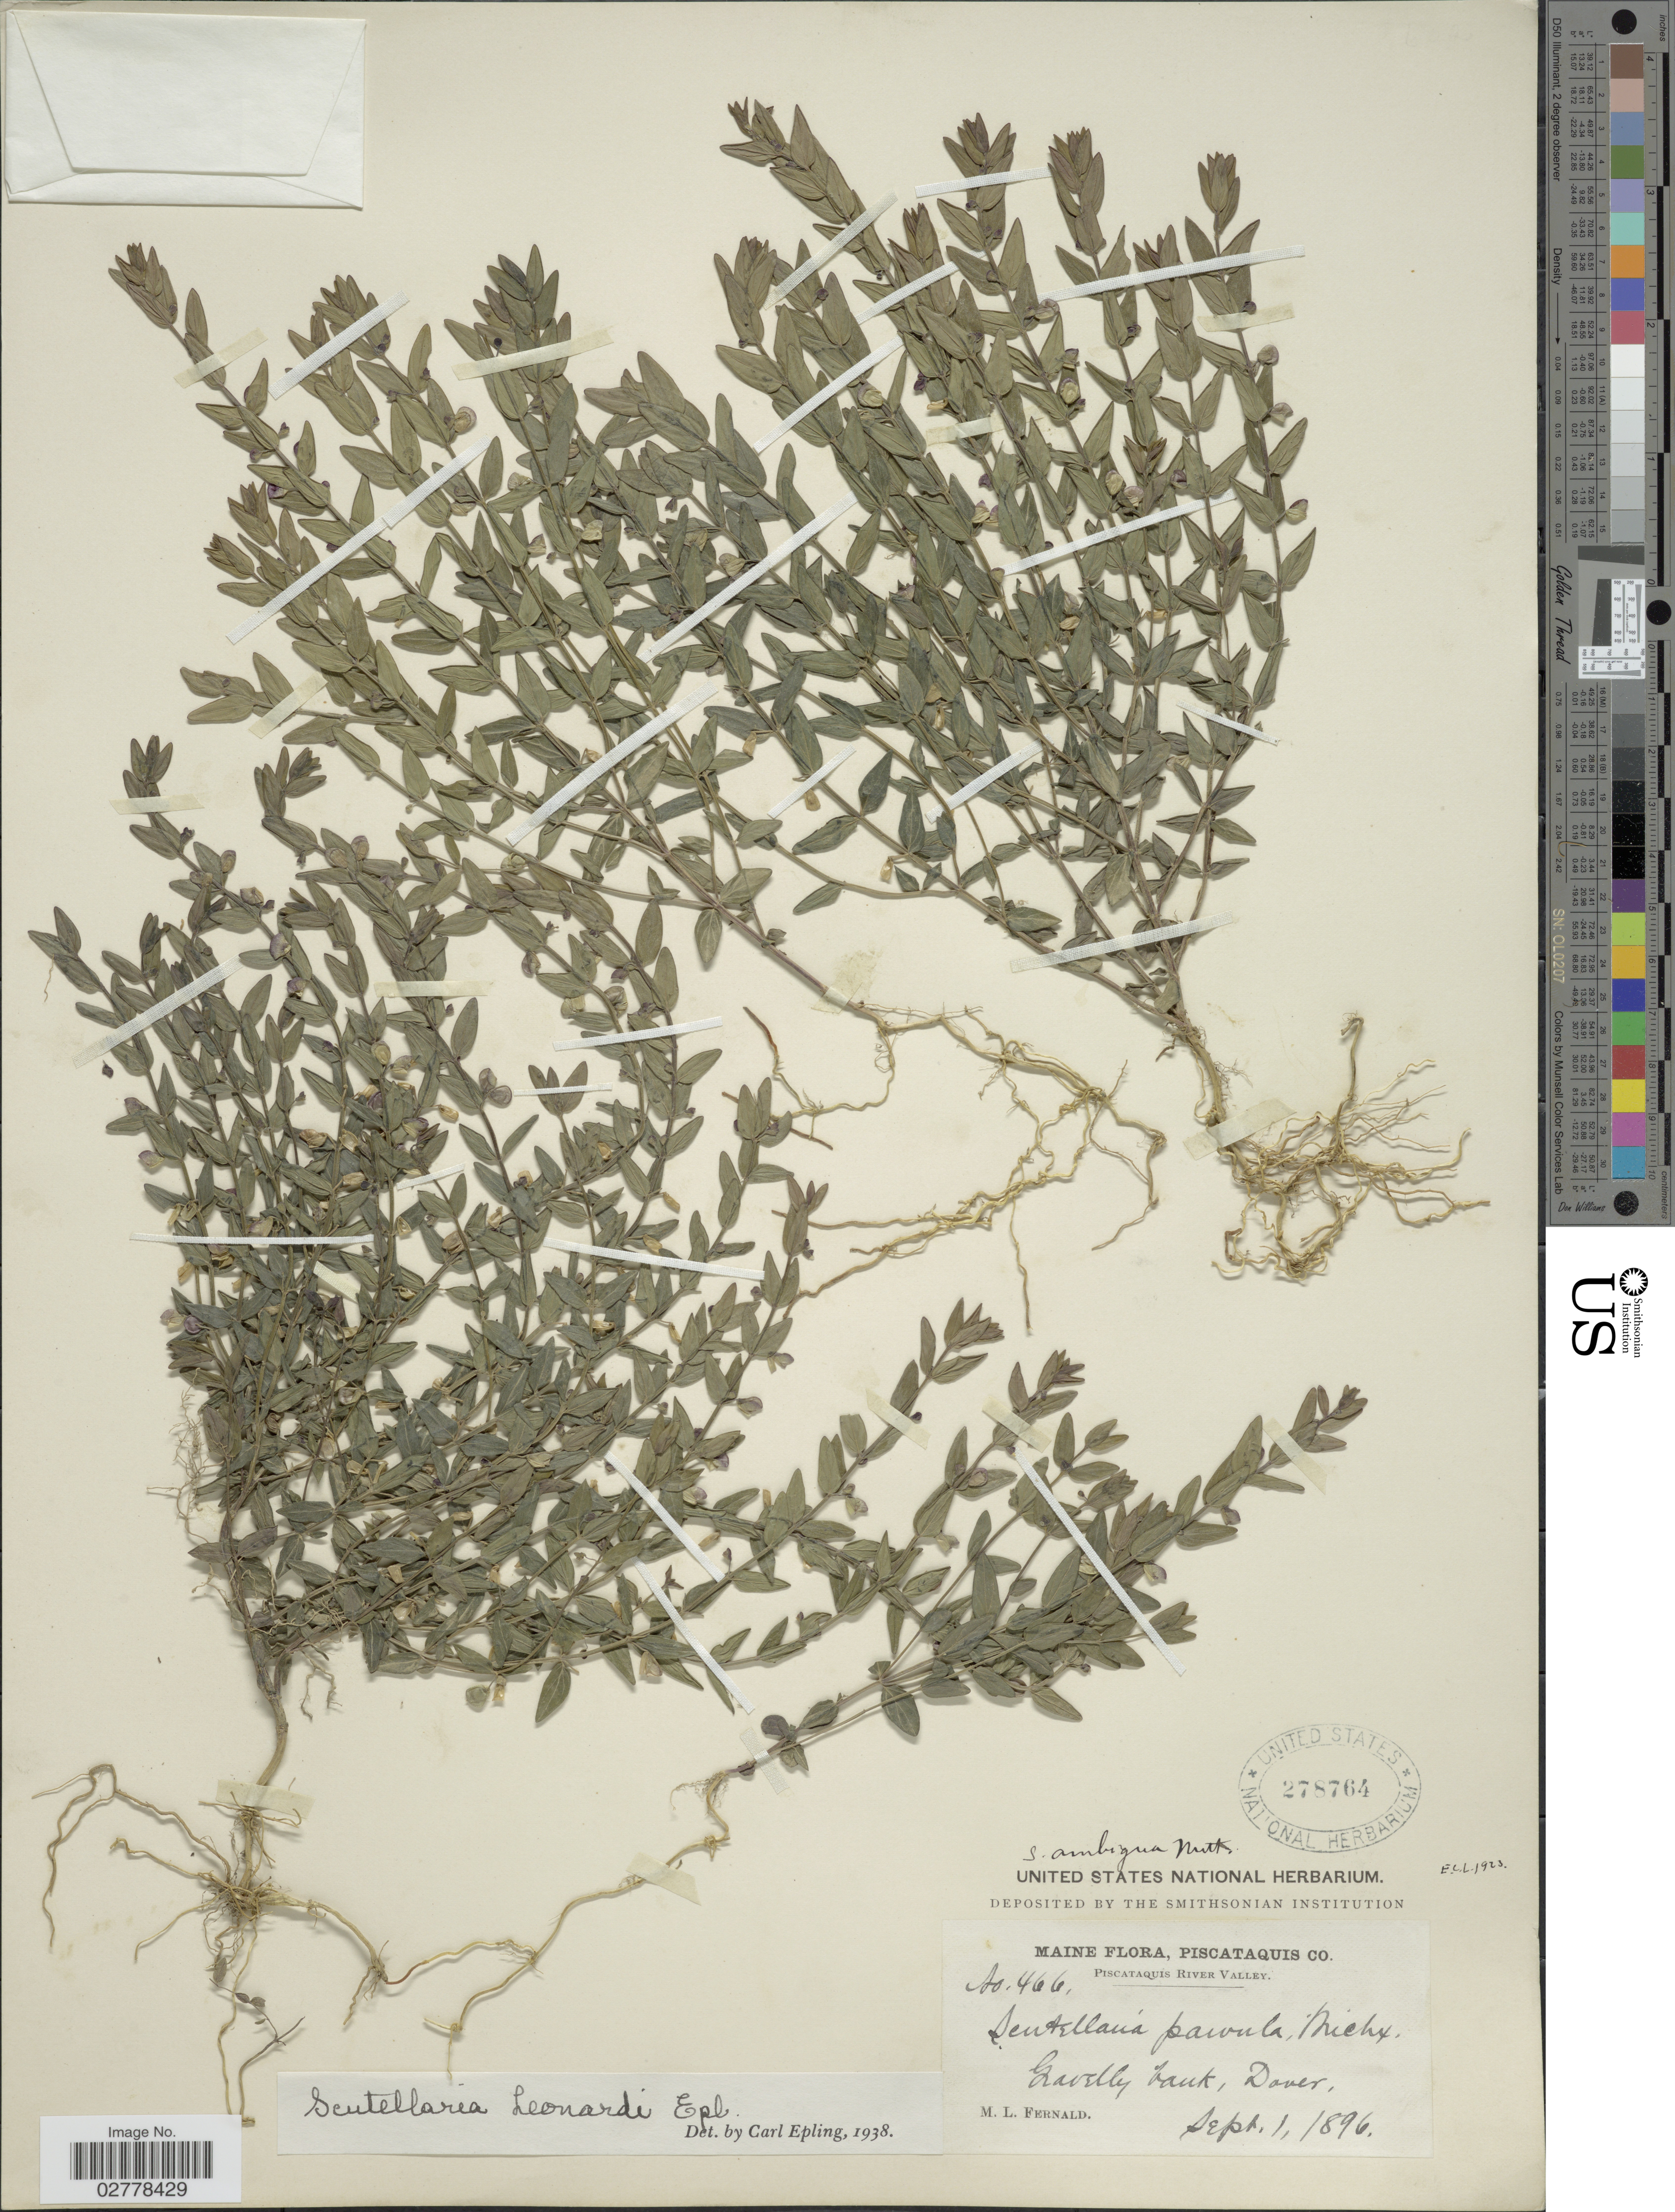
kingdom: Plantae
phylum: Tracheophyta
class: Magnoliopsida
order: Lamiales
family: Lamiaceae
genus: Scutellaria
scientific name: Scutellaria leonardii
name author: Epling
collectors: M. L. Fernald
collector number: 466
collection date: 1896-09-01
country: United States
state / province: Maine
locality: Piscataquis Co. Piscataquis River Valley. Gravelly bank, Dover.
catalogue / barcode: US 278764